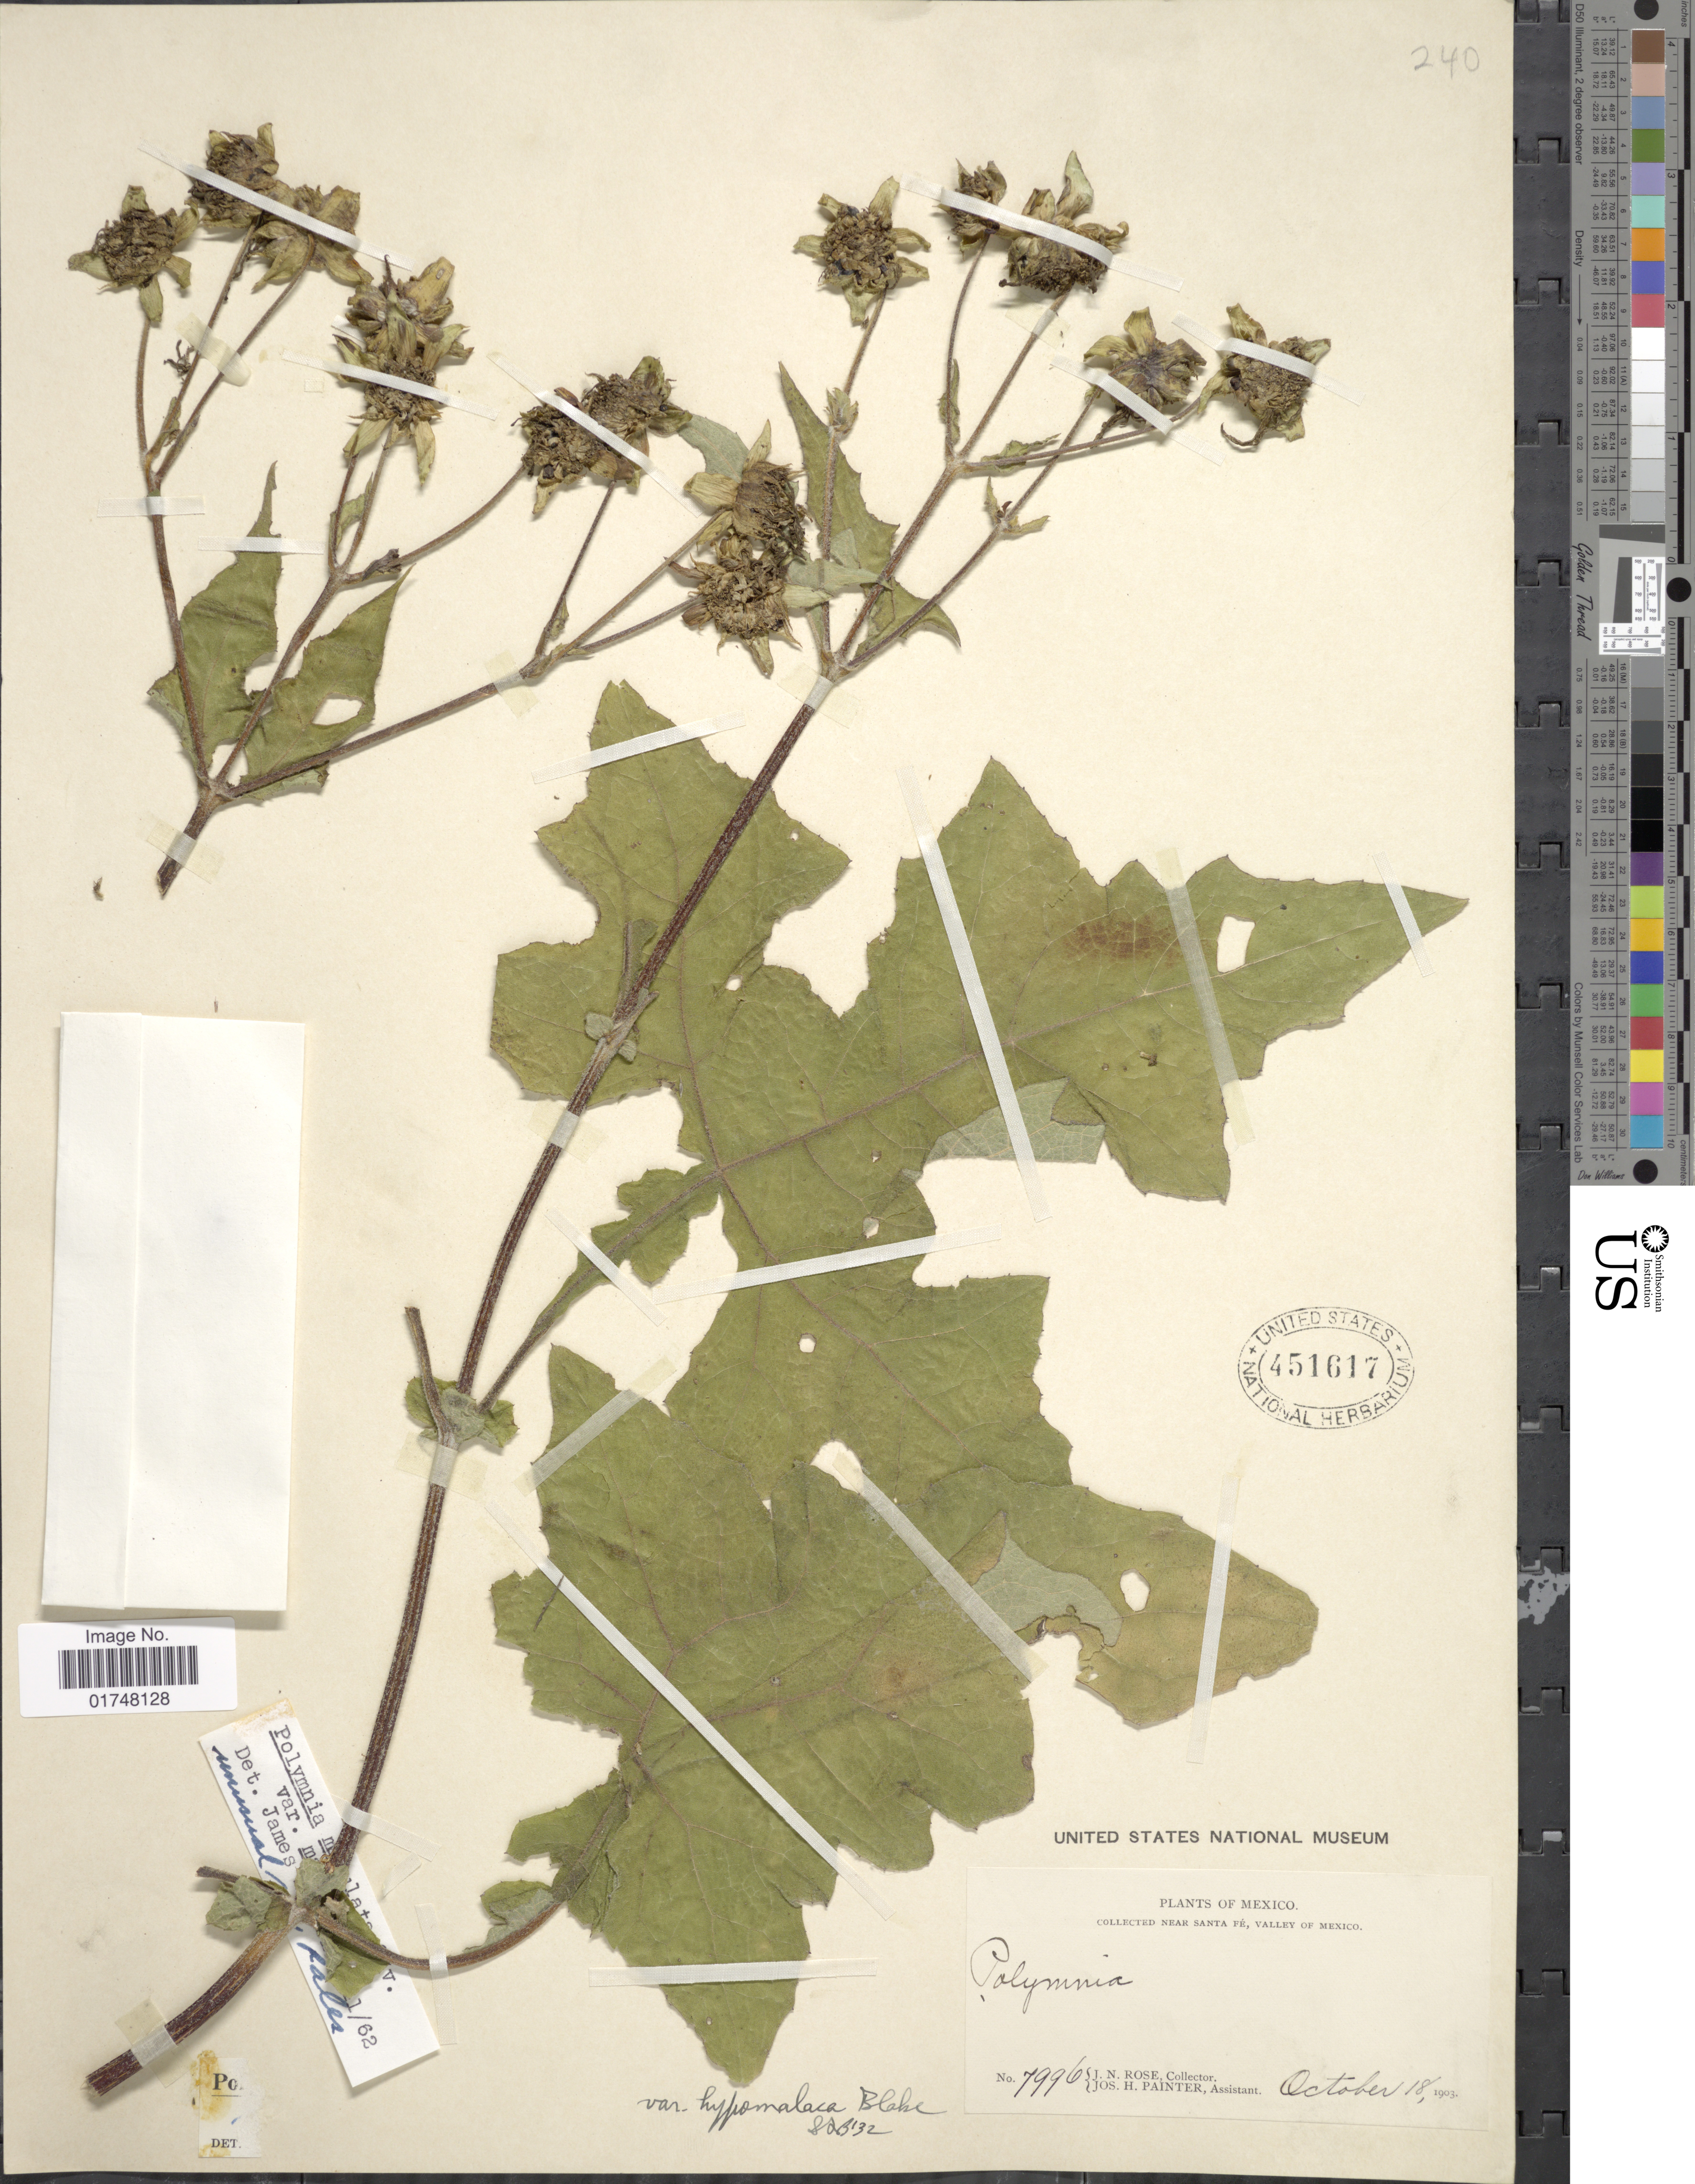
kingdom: Plantae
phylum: Tracheophyta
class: Magnoliopsida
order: Asterales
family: Asteraceae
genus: Smallanthus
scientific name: Smallanthus maculatus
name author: (Cav.) H. Rob.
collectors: J. N. Rose & J. H. Painter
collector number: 7996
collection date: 1903-10-18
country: Mexico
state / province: México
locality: Near Santa Fe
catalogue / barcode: US 451617